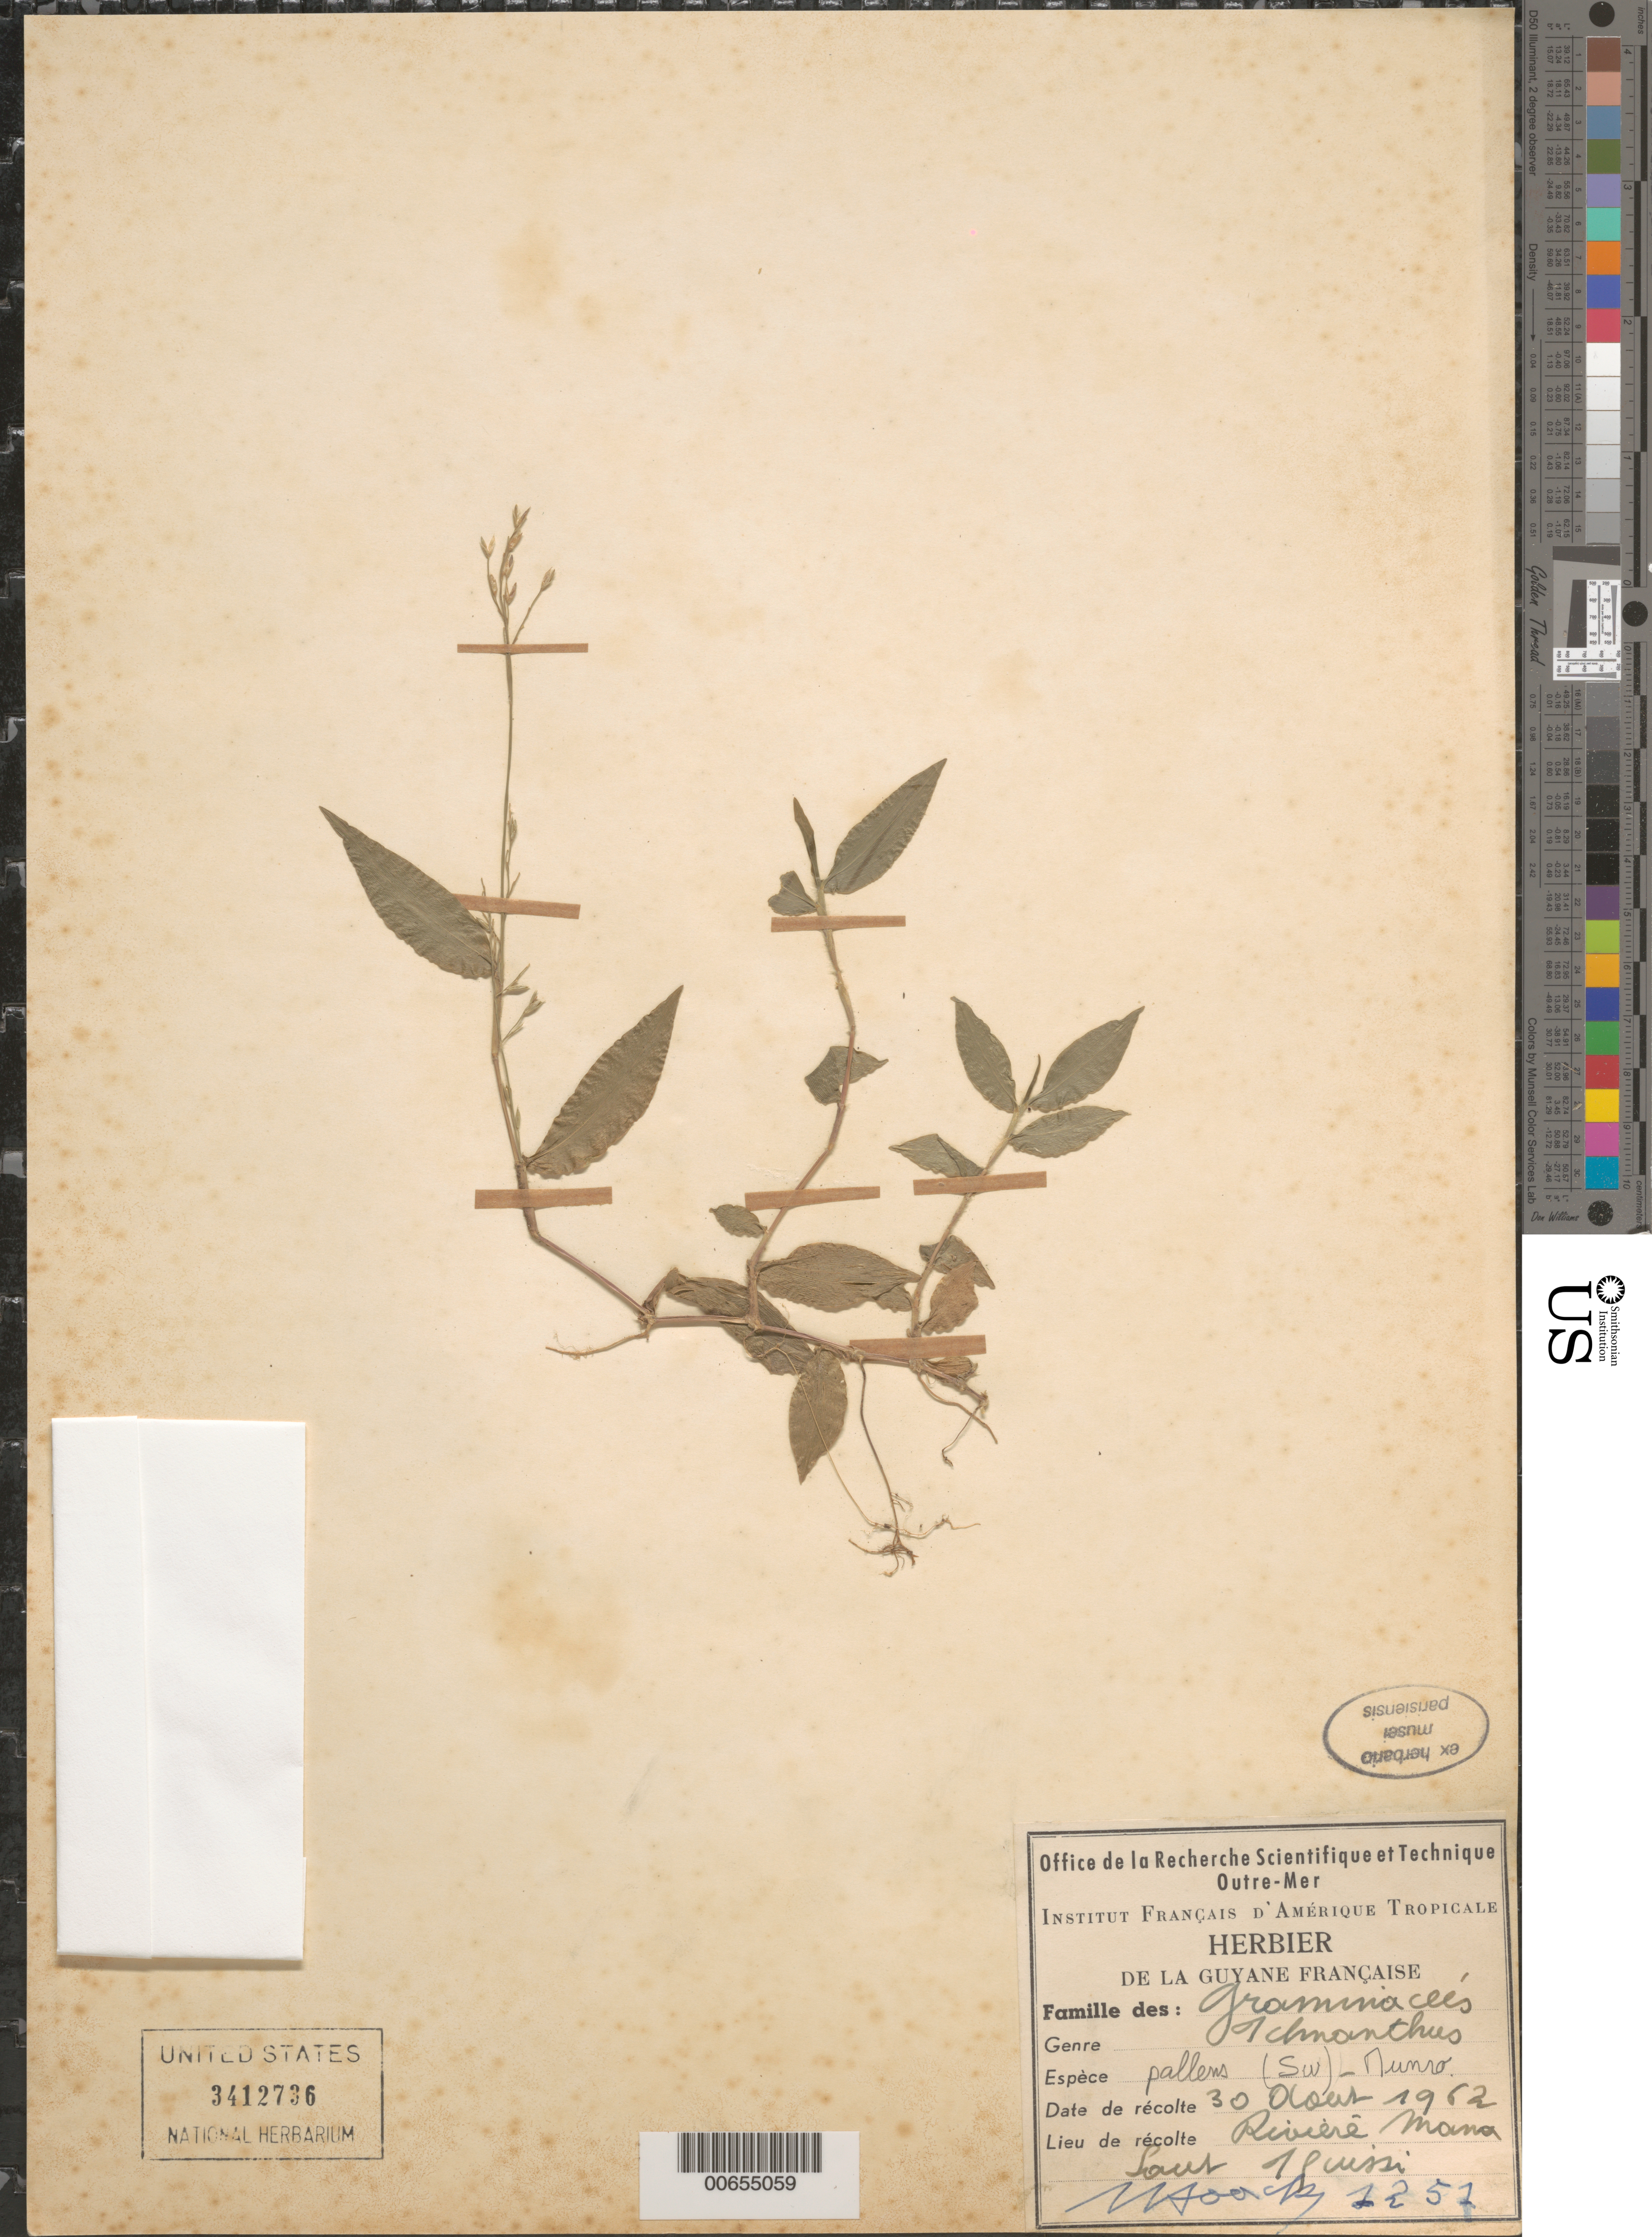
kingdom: Plantae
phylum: Tracheophyta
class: Liliopsida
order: Poales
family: Poaceae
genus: Ichnanthus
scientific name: Ichnanthus pallens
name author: (Sw.) Munro ex Benth.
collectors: J. Hoock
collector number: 1251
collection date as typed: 20-Aug-62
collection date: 1962-08-20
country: French Guiana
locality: Rivière Mana, Saut Iquissi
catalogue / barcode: US 3412736